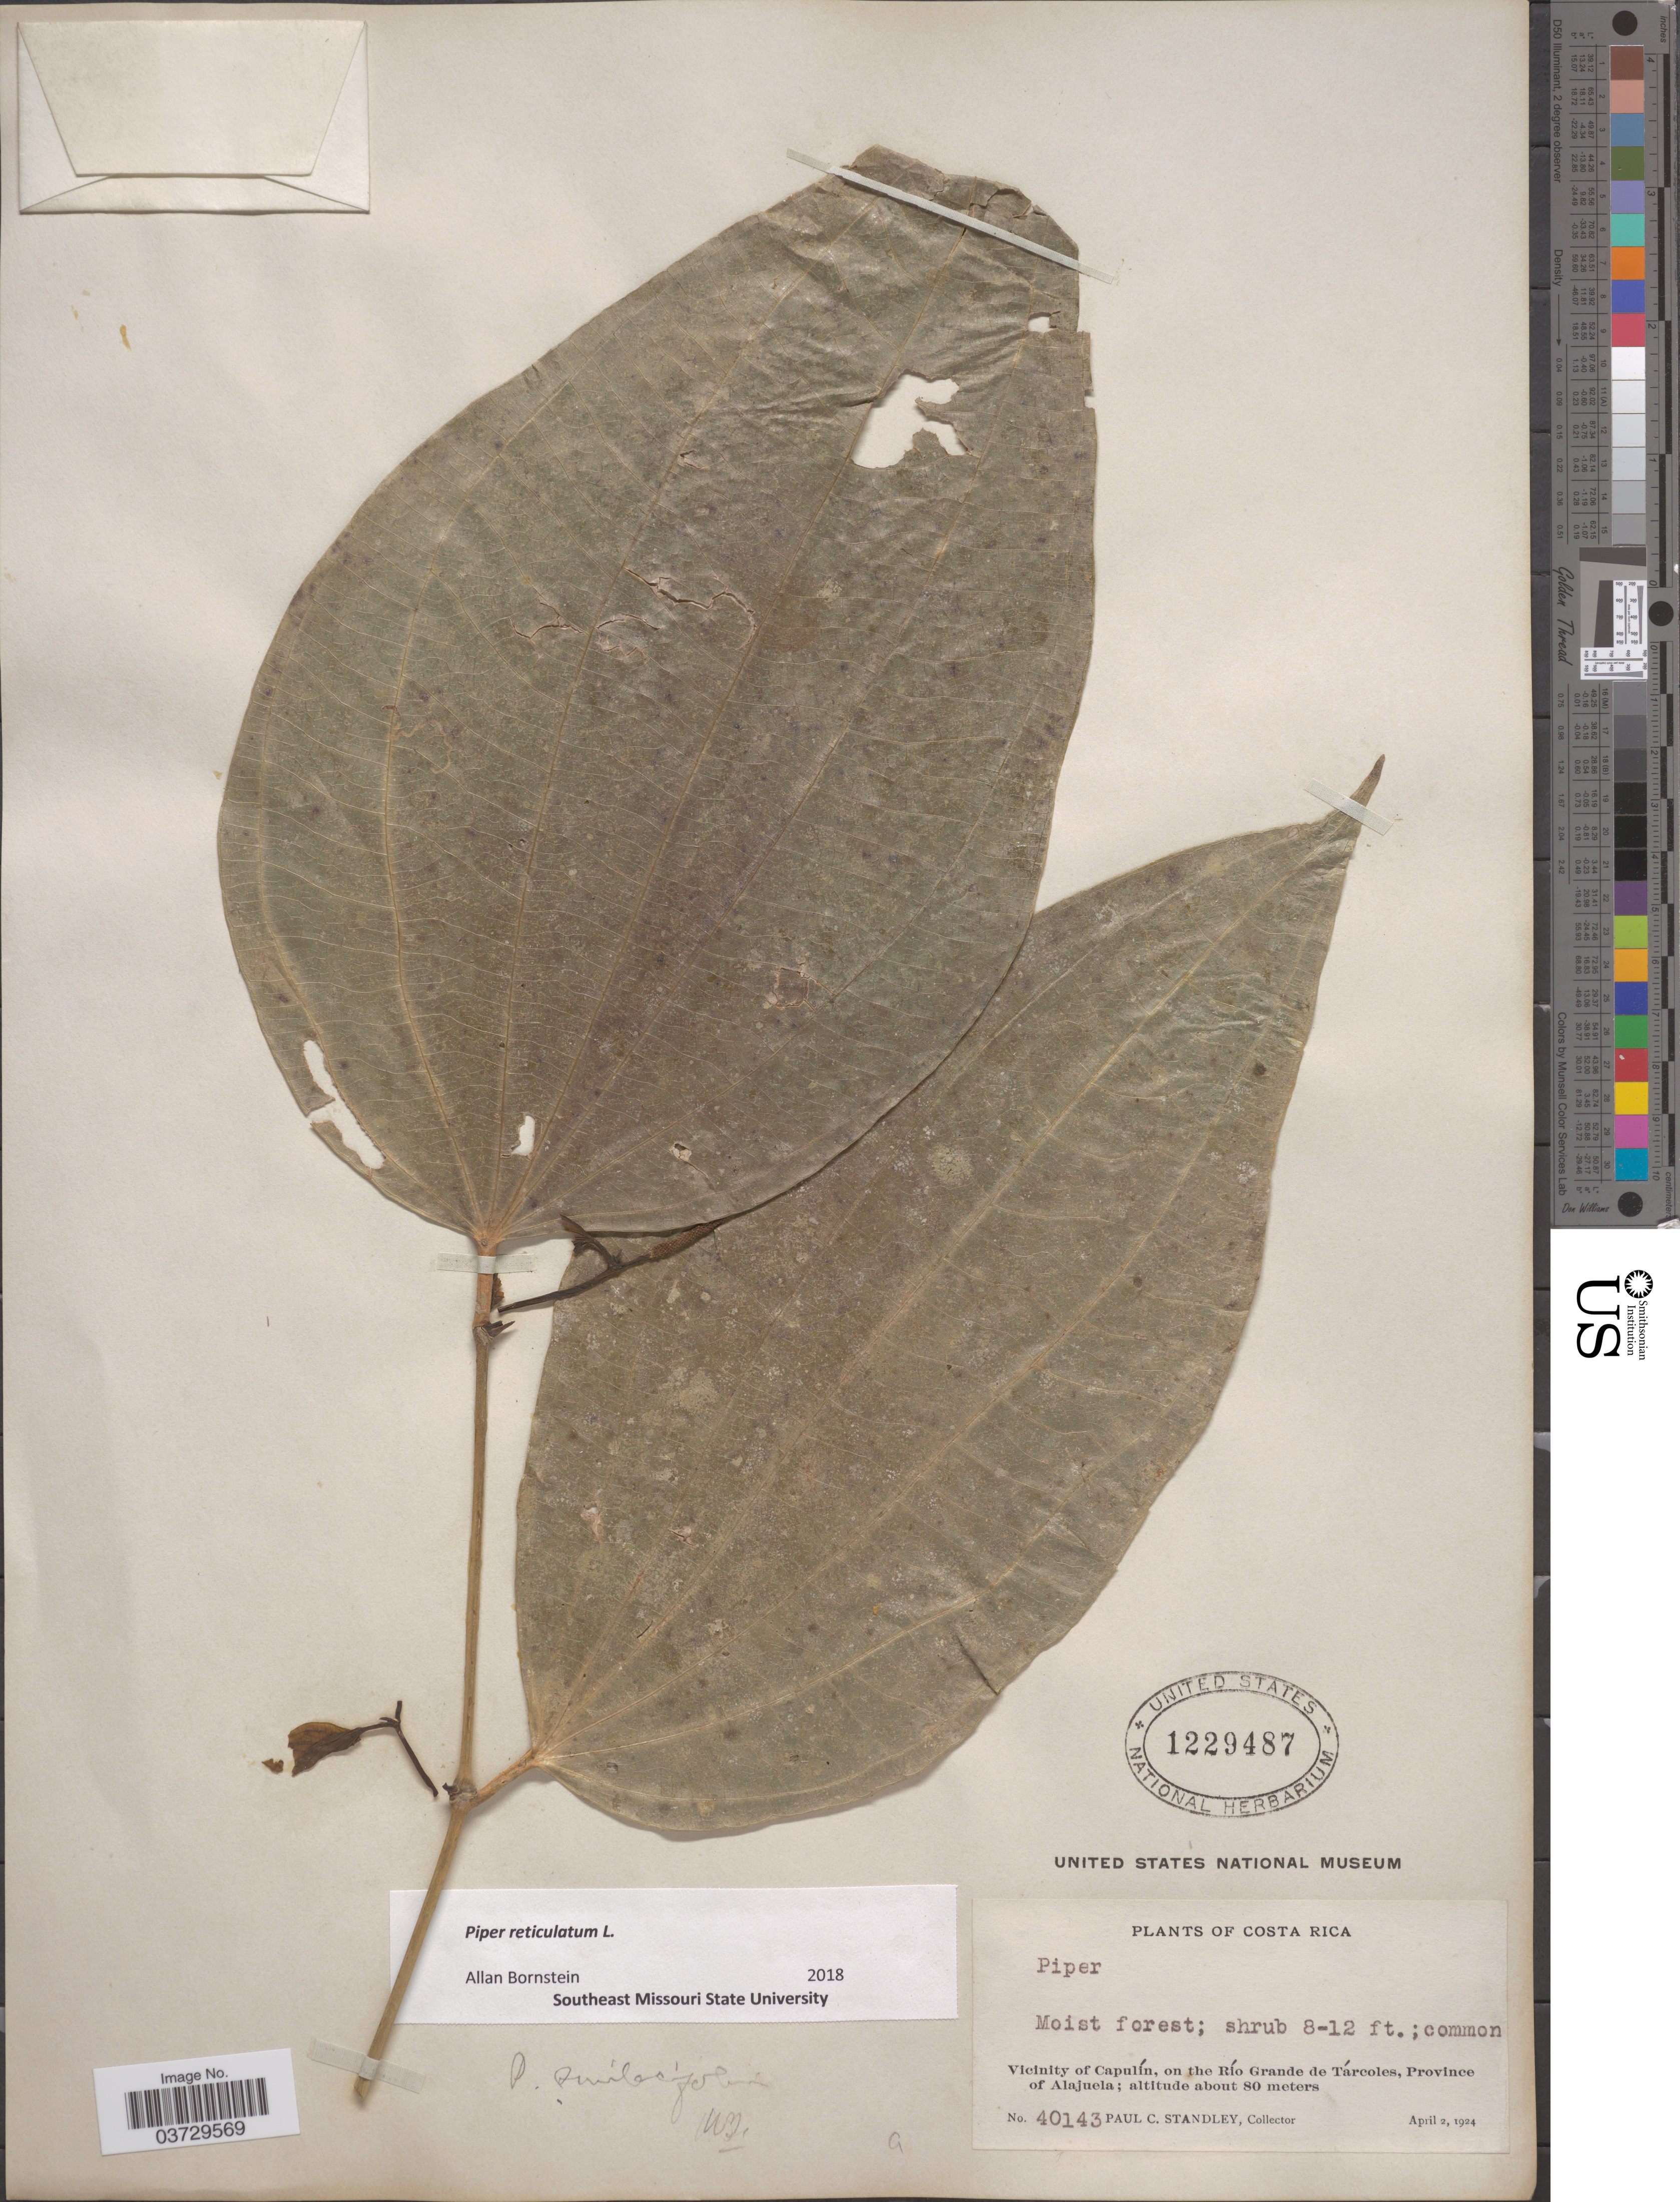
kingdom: Plantae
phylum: Tracheophyta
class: Magnoliopsida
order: Piperales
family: Piperaceae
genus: Piper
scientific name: Piper reticulatum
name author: L.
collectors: P. C. Standley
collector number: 40143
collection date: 1924-04-02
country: Costa Rica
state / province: Alajuela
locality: Vicinity of Capulín, on the Río Grande de Tárcoles.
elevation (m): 80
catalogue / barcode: US 1229487